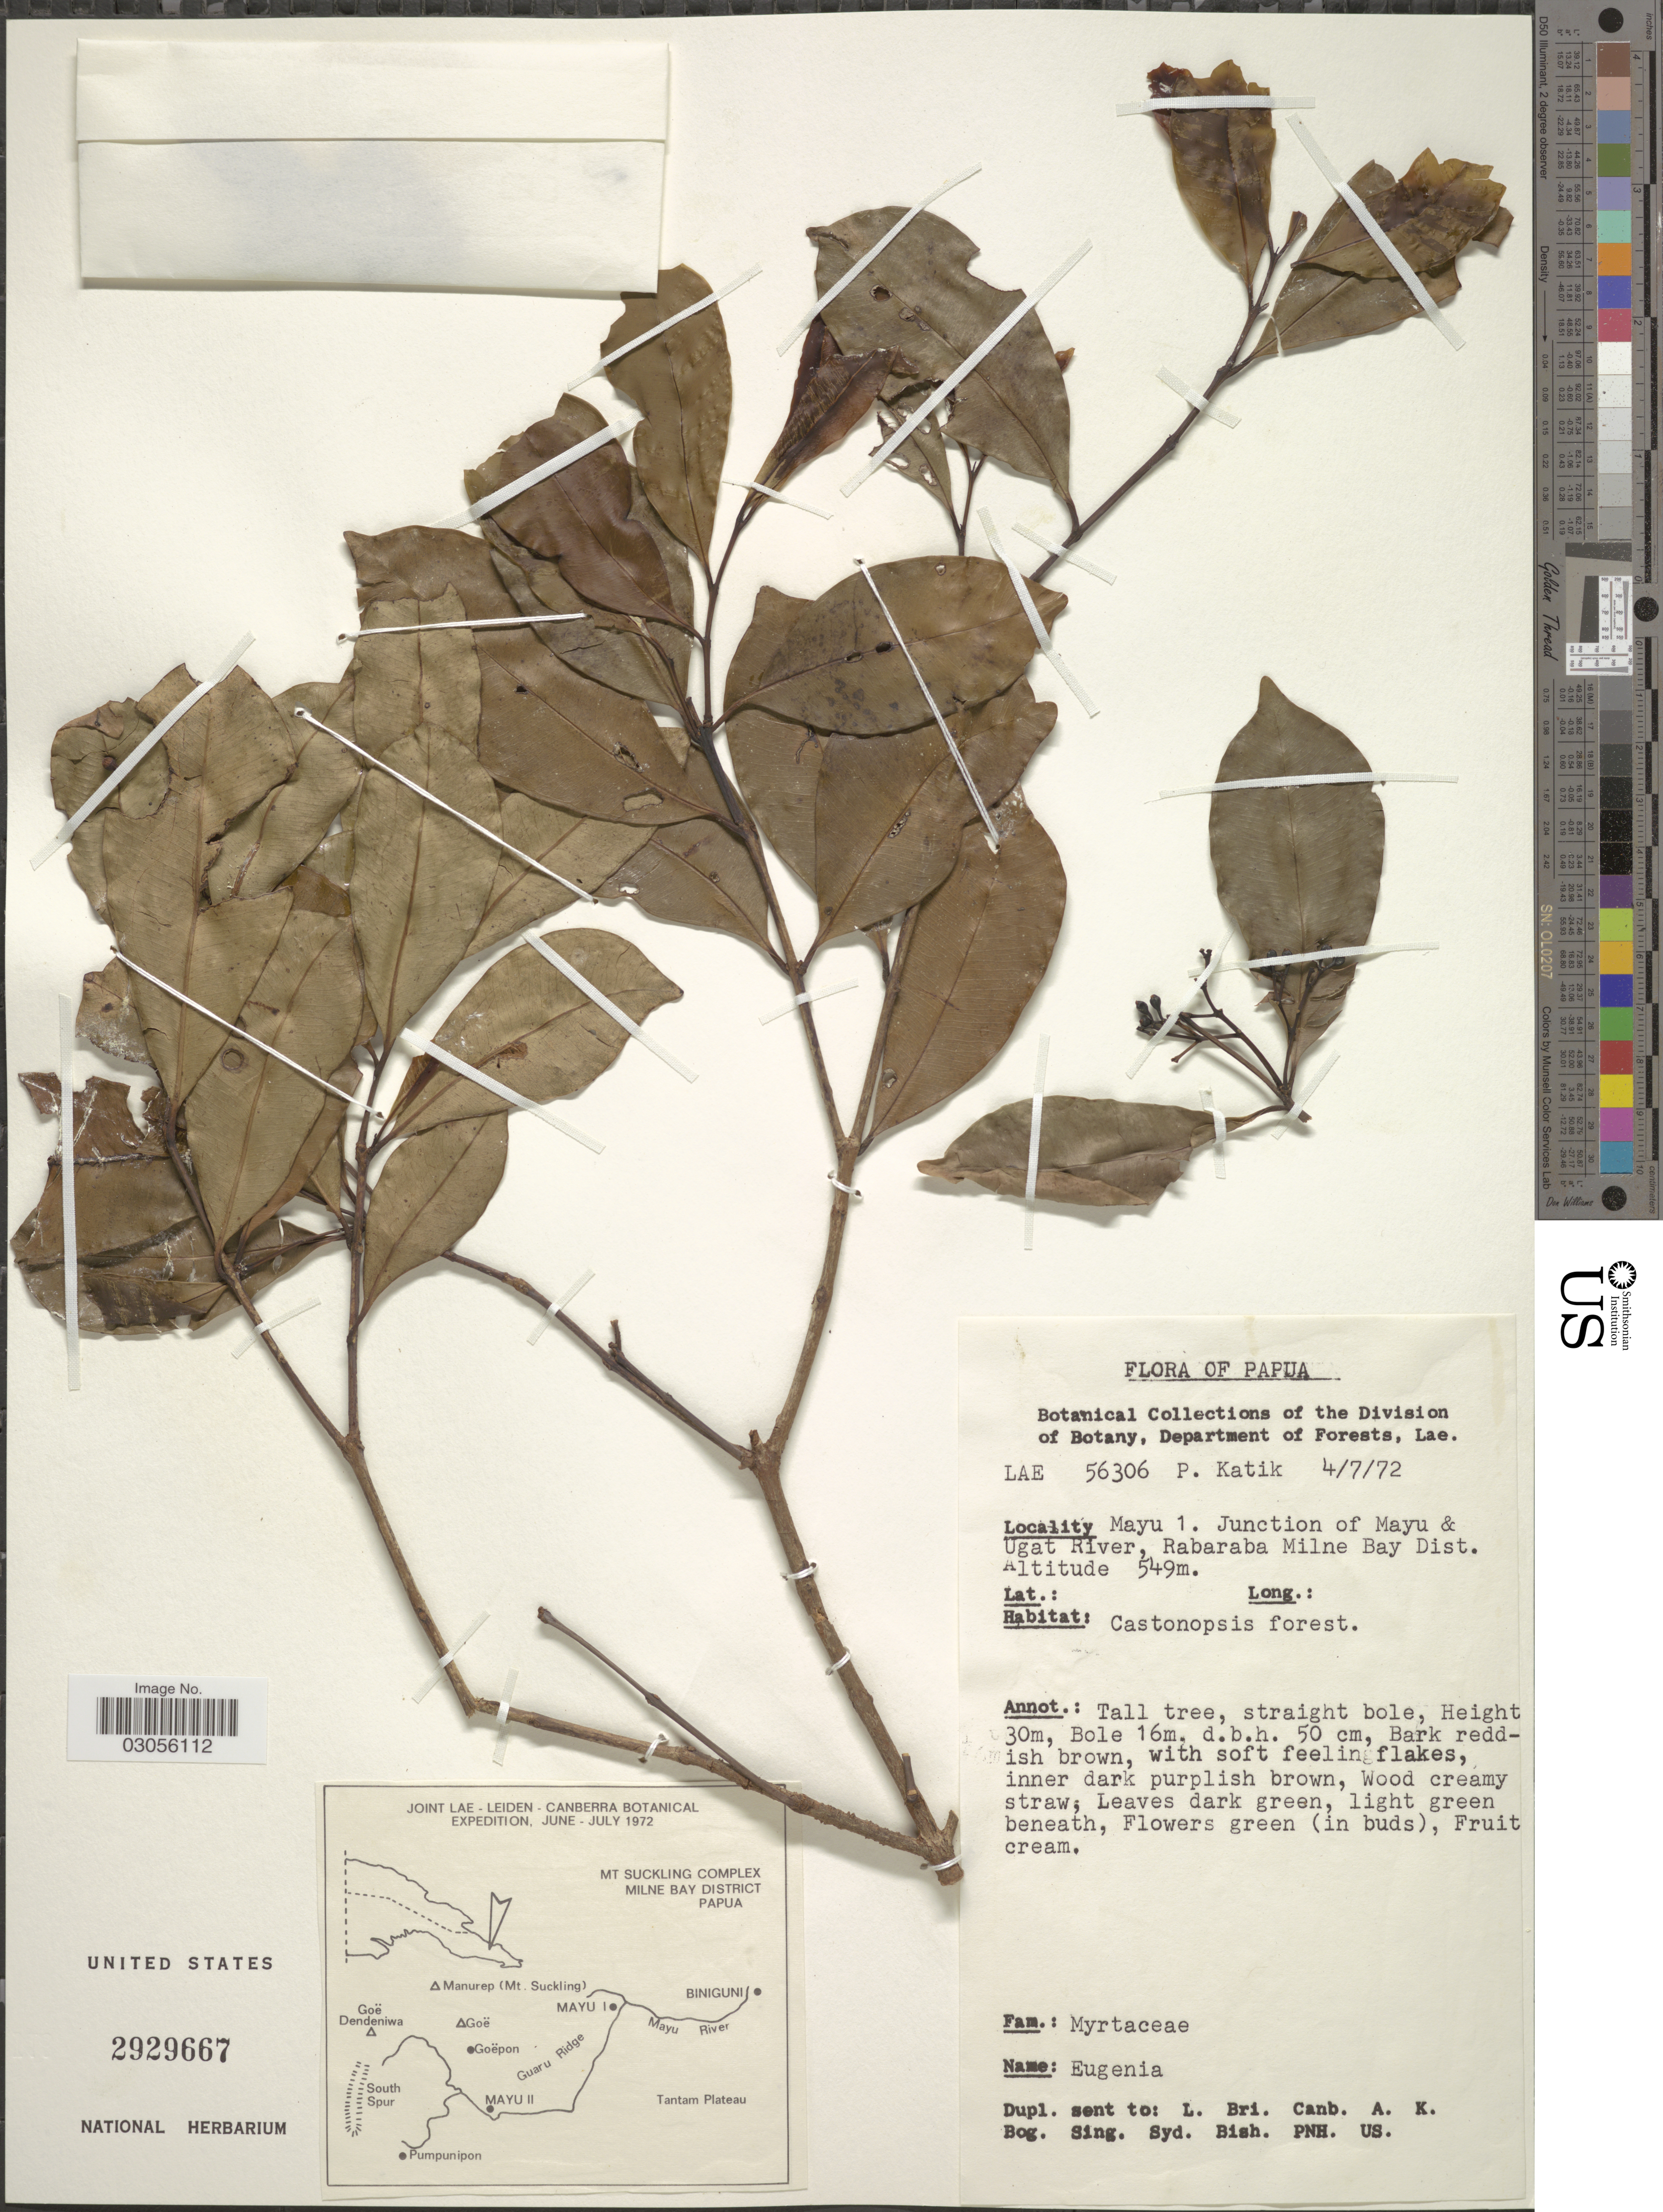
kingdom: Plantae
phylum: Tracheophyta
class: Magnoliopsida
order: Myrtales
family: Myrtaceae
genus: Syzygium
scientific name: Syzygium sp.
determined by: Strong, M. T., (US), Smithsonian Institution - National Museum of Natural History (UNITED STATES)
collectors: P. Katik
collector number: LAE 56306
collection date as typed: Transcribed d/m/y: 4/7/72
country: Papua New Guinea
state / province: Milne Bay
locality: Papua. Mayu 1. Junction of Mayu & Ugat River, Rabaraba Milne Bay Dist.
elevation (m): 549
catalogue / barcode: US 2929667